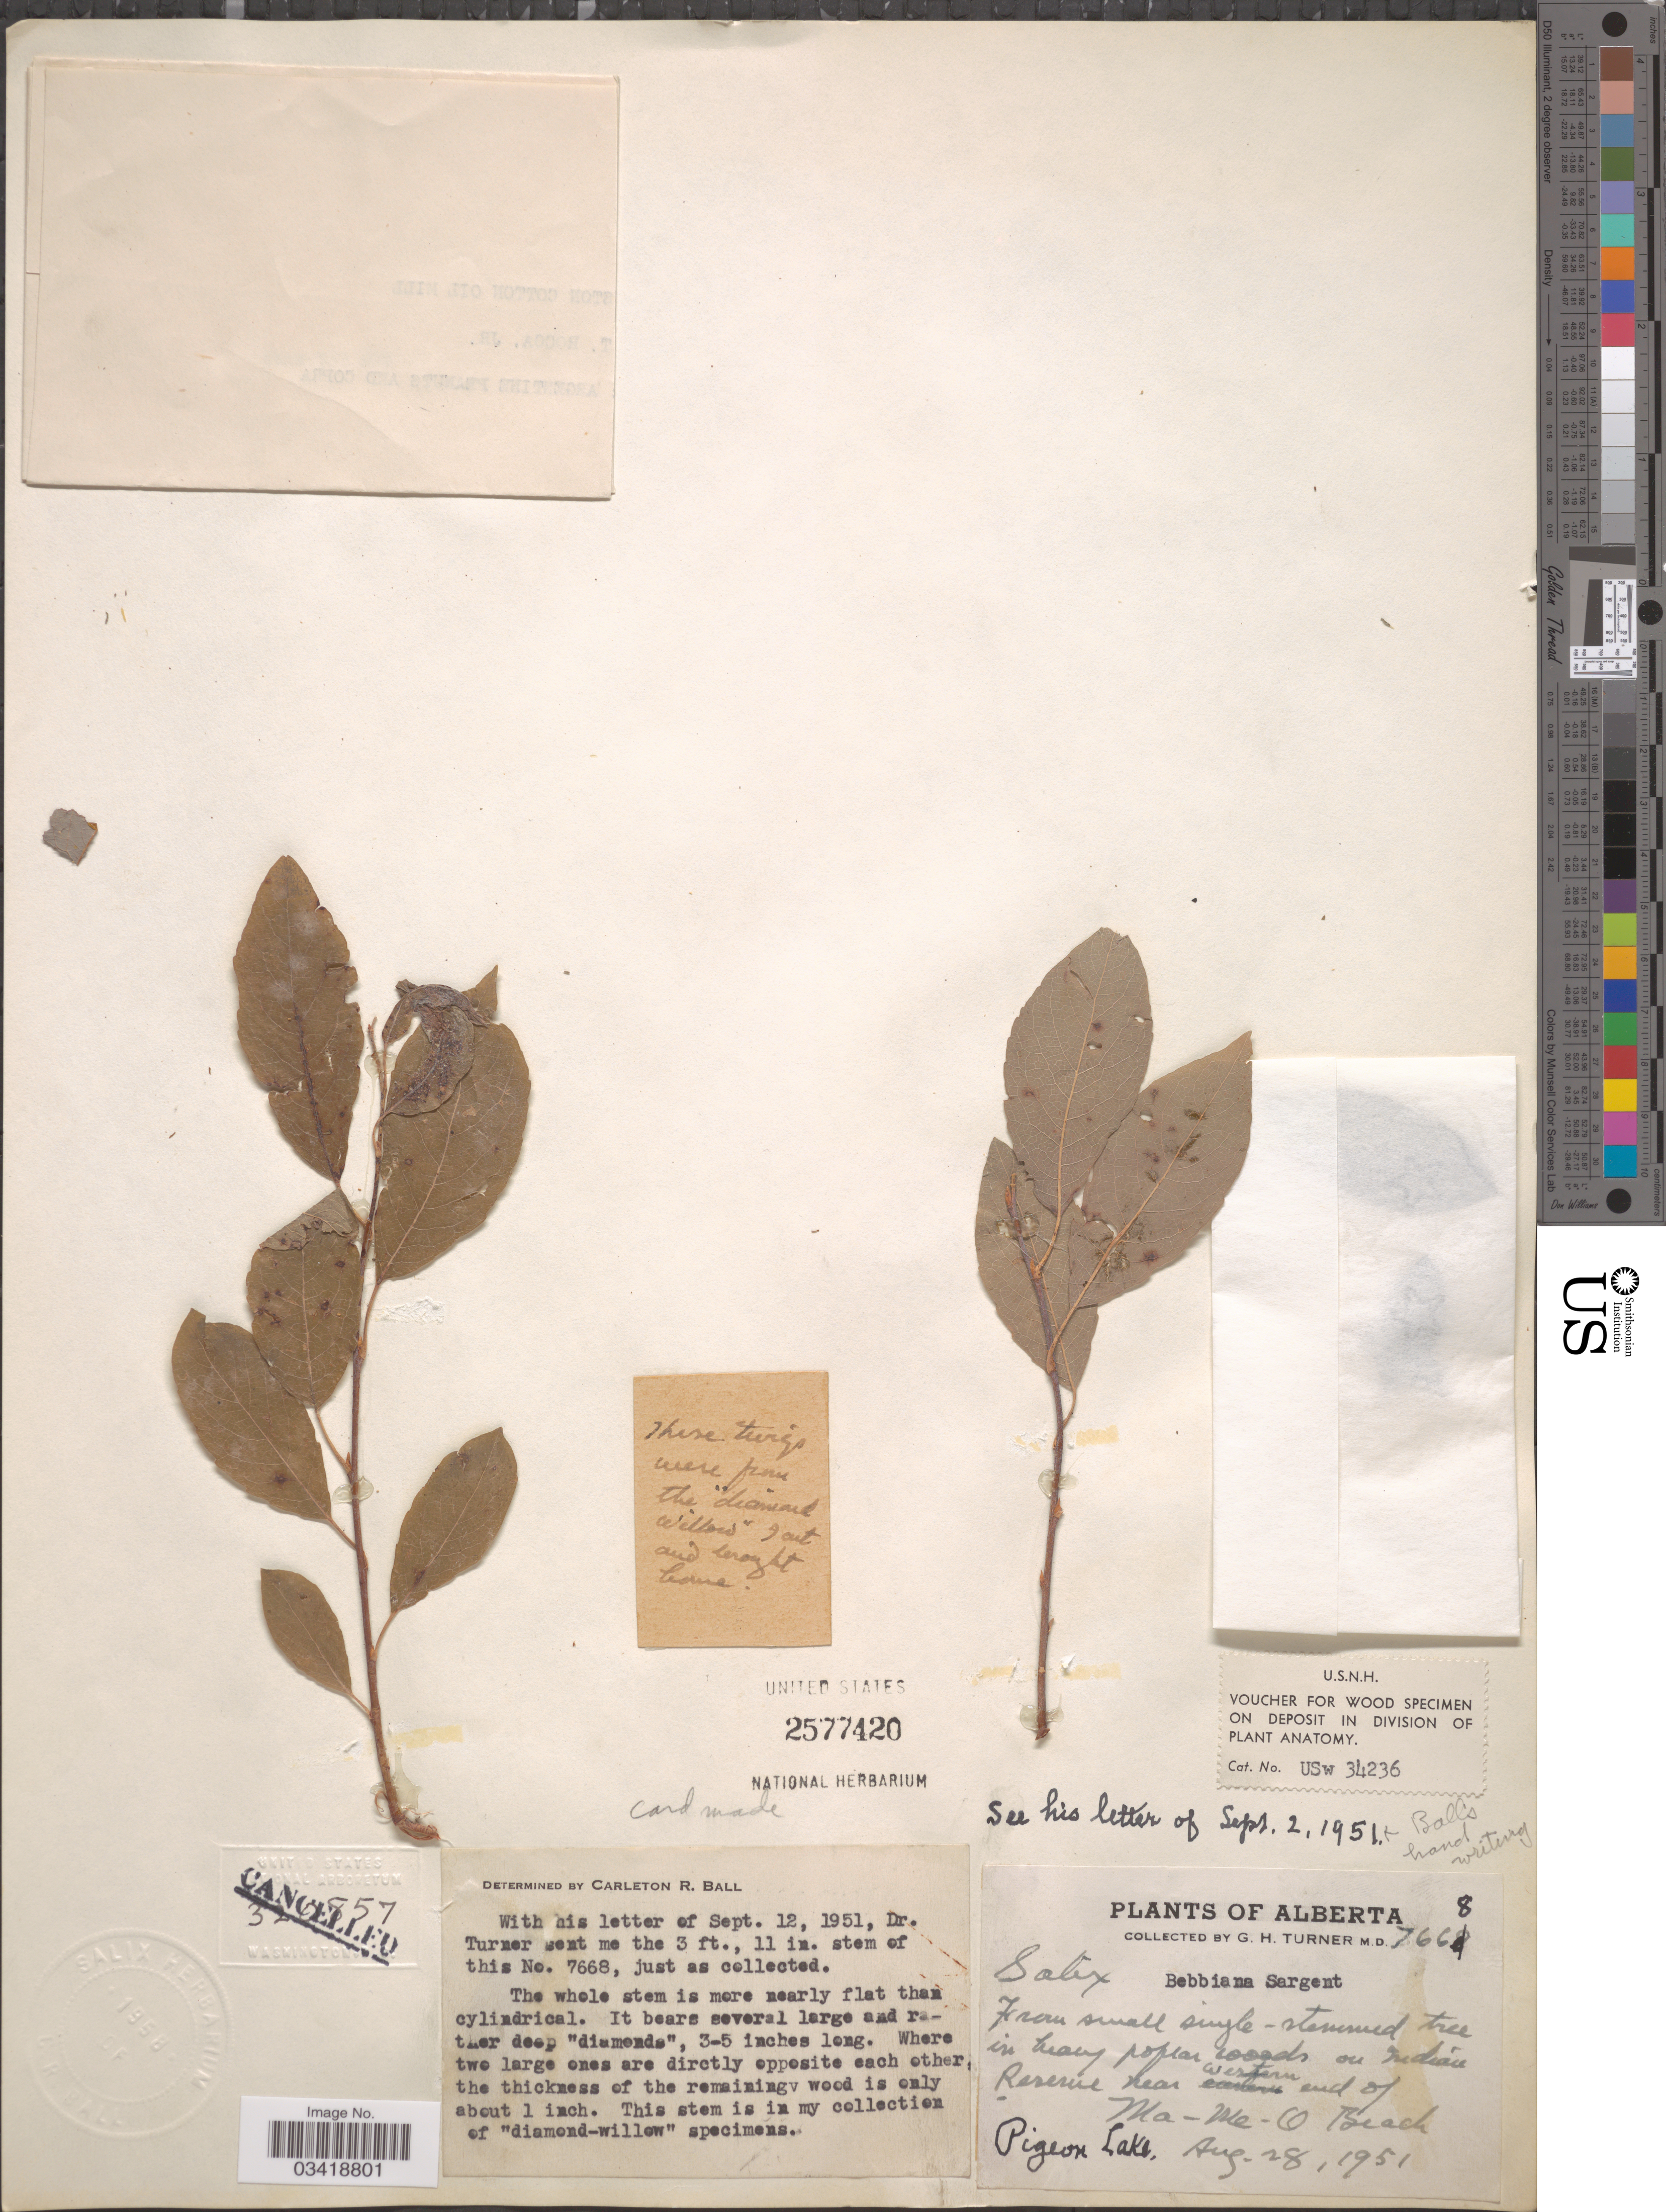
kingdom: Plantae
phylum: Tracheophyta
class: Magnoliopsida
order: Malpighiales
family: Salicaceae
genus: Salix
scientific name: Salix bebbiana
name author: Sarg.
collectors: G. H. Turner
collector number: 7668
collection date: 1951-08-28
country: Canada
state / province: Alberta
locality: On Indian Reserve near Western end of Ma-Me-O Beach. Pigeon Lake.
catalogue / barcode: US 2577420